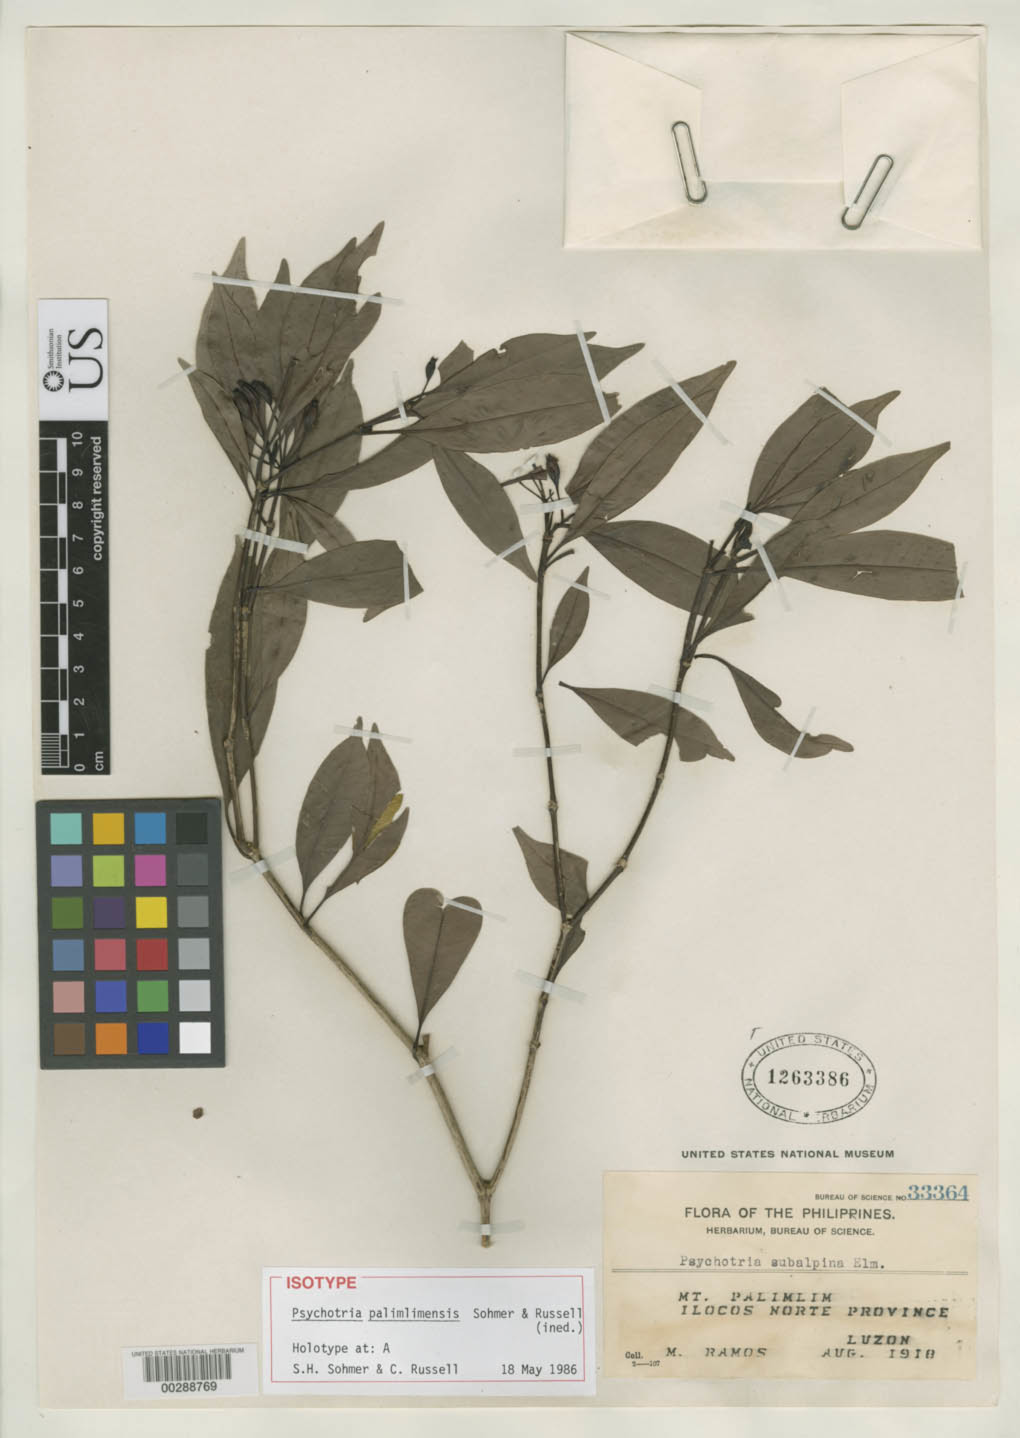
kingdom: Plantae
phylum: Tracheophyta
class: Magnoliopsida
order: Gentianales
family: Rubiaceae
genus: Psychotria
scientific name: Psychotria palimlimensis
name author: Sohmer & A.P. Davis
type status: Isotype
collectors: M. Ramos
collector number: Bur. Sci. 33364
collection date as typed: Aug 1918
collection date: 1918-08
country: Philippines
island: Luzon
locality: Mt. Palimlim, Ilocos Norte Province.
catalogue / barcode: US 1263386